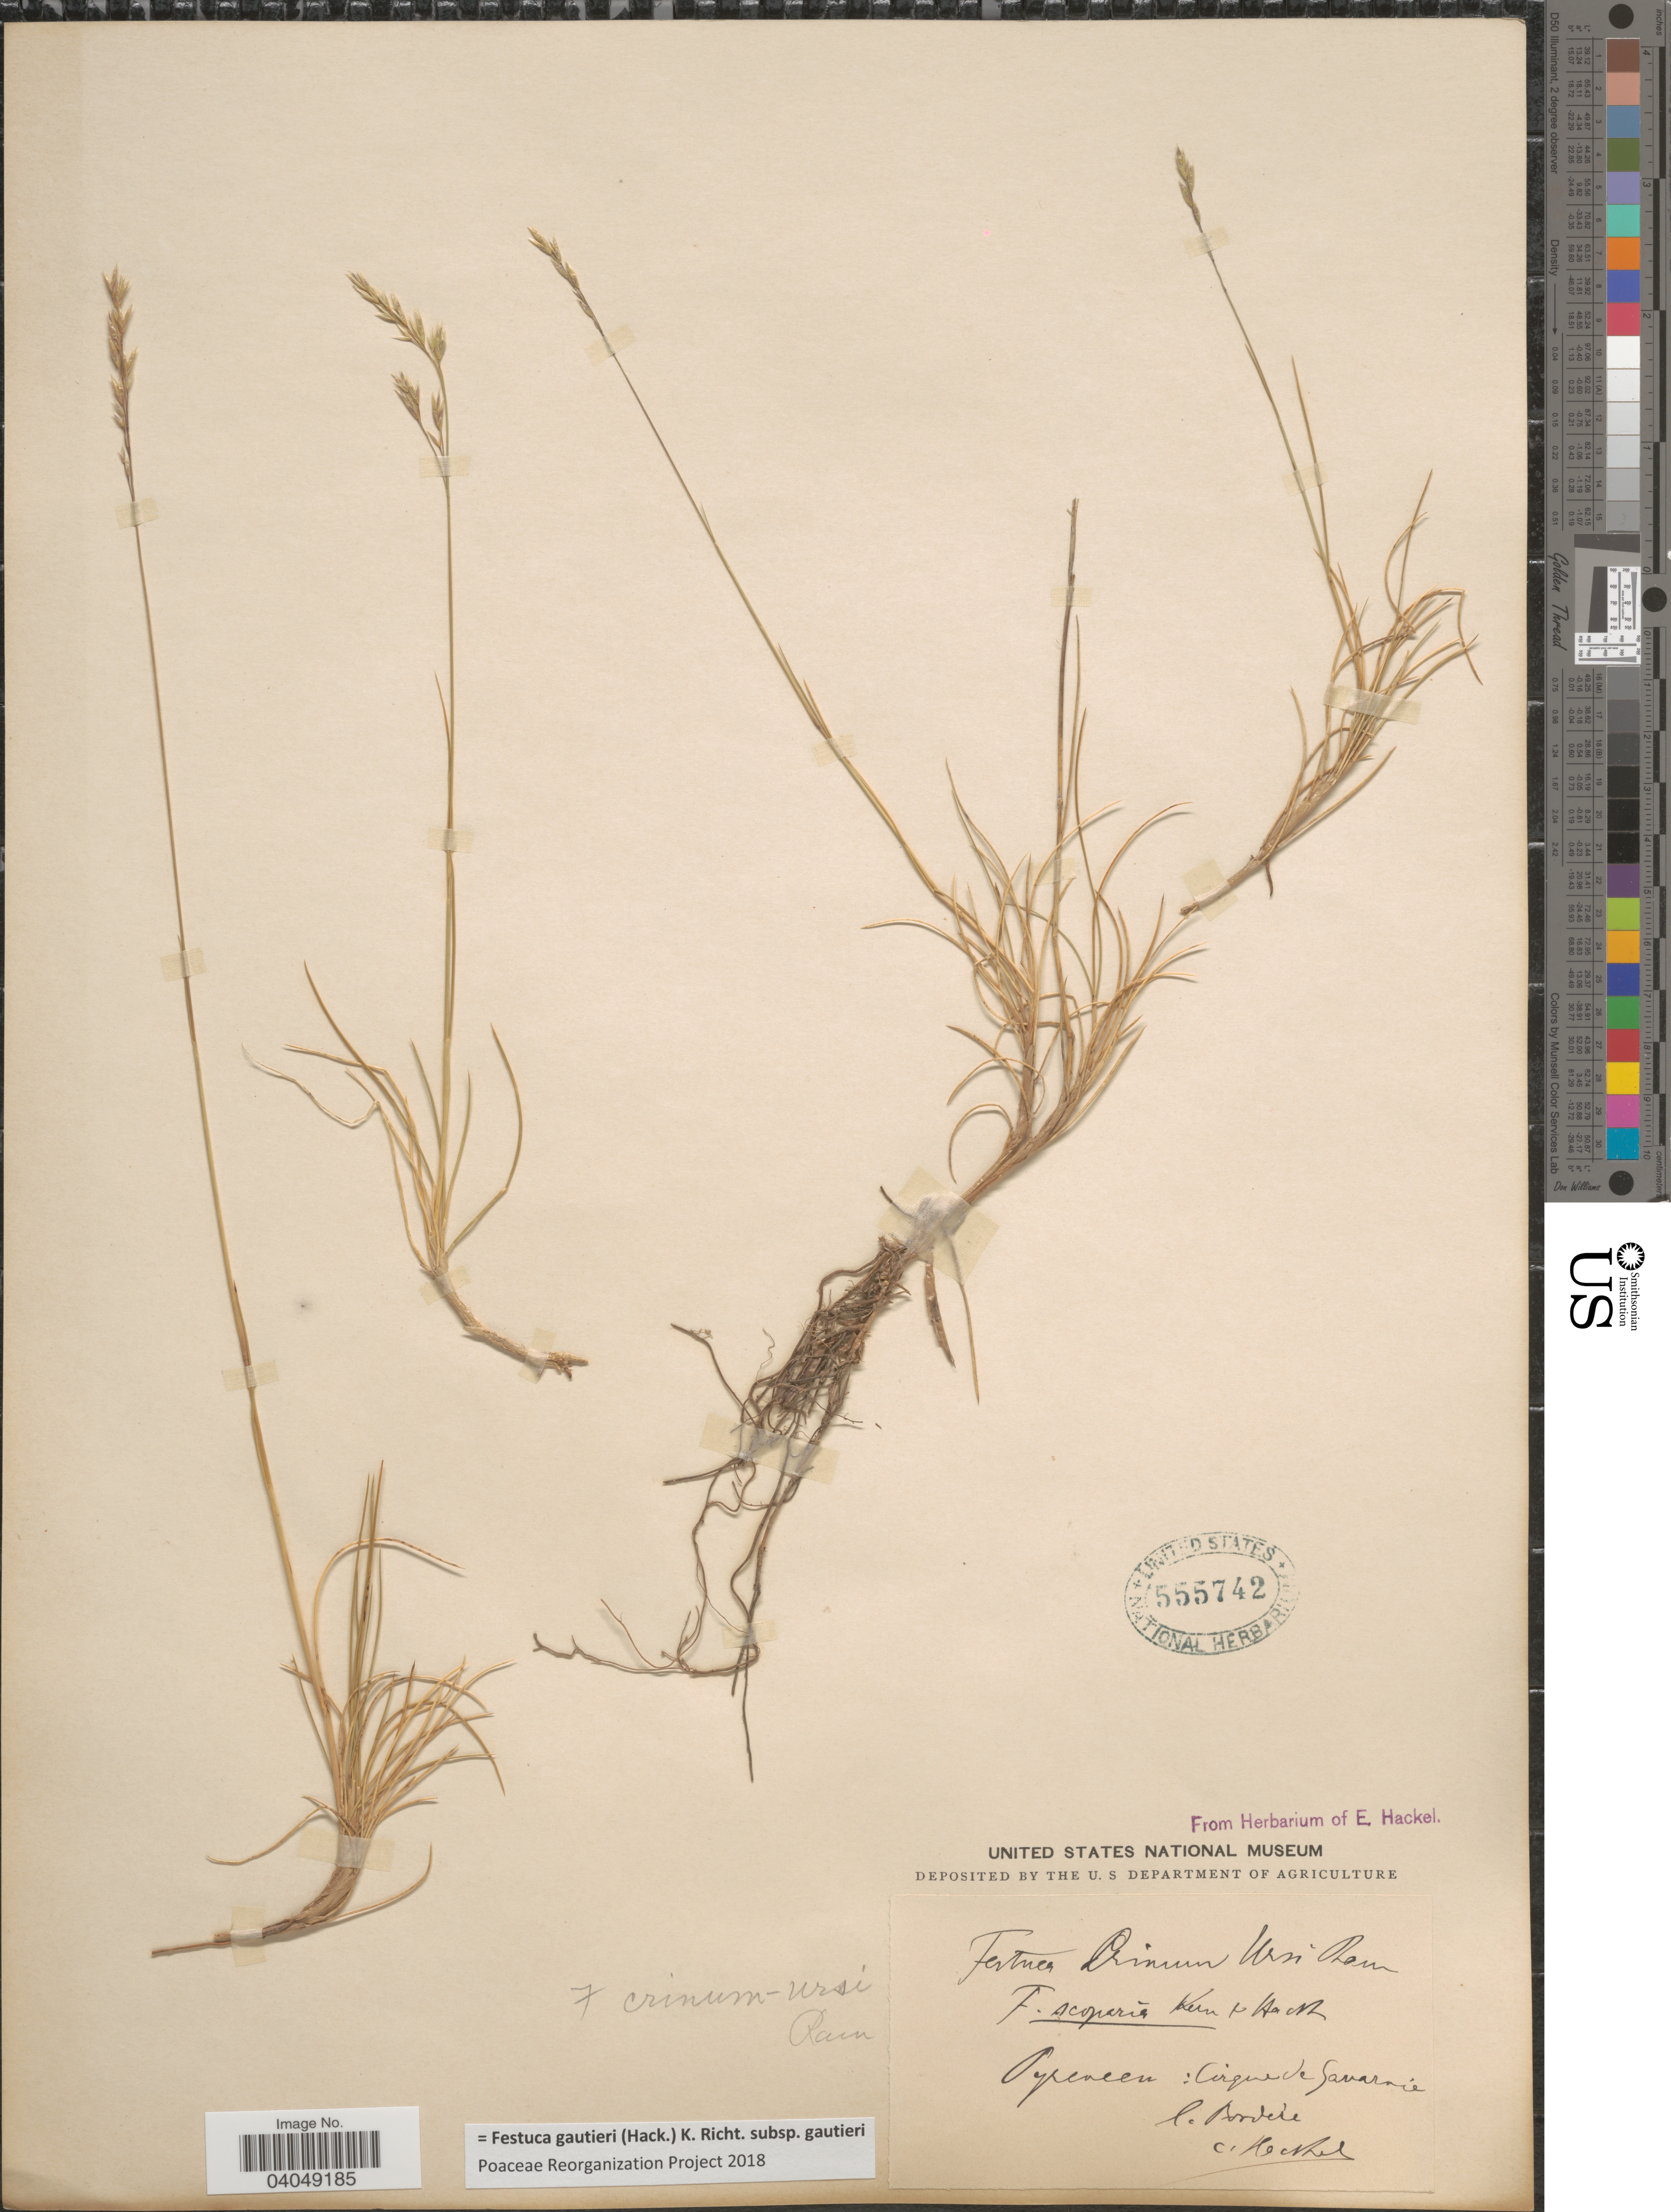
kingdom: Plantae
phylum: Tracheophyta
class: Liliopsida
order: Poales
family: Poaceae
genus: Festuca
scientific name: Festuca gautieri subsp. gautieri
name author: (Hack.) K. Richt.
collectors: -. Bordère & -. Hackel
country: France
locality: Pyreneen: Cirque de Gavarnie.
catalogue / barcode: US 555742